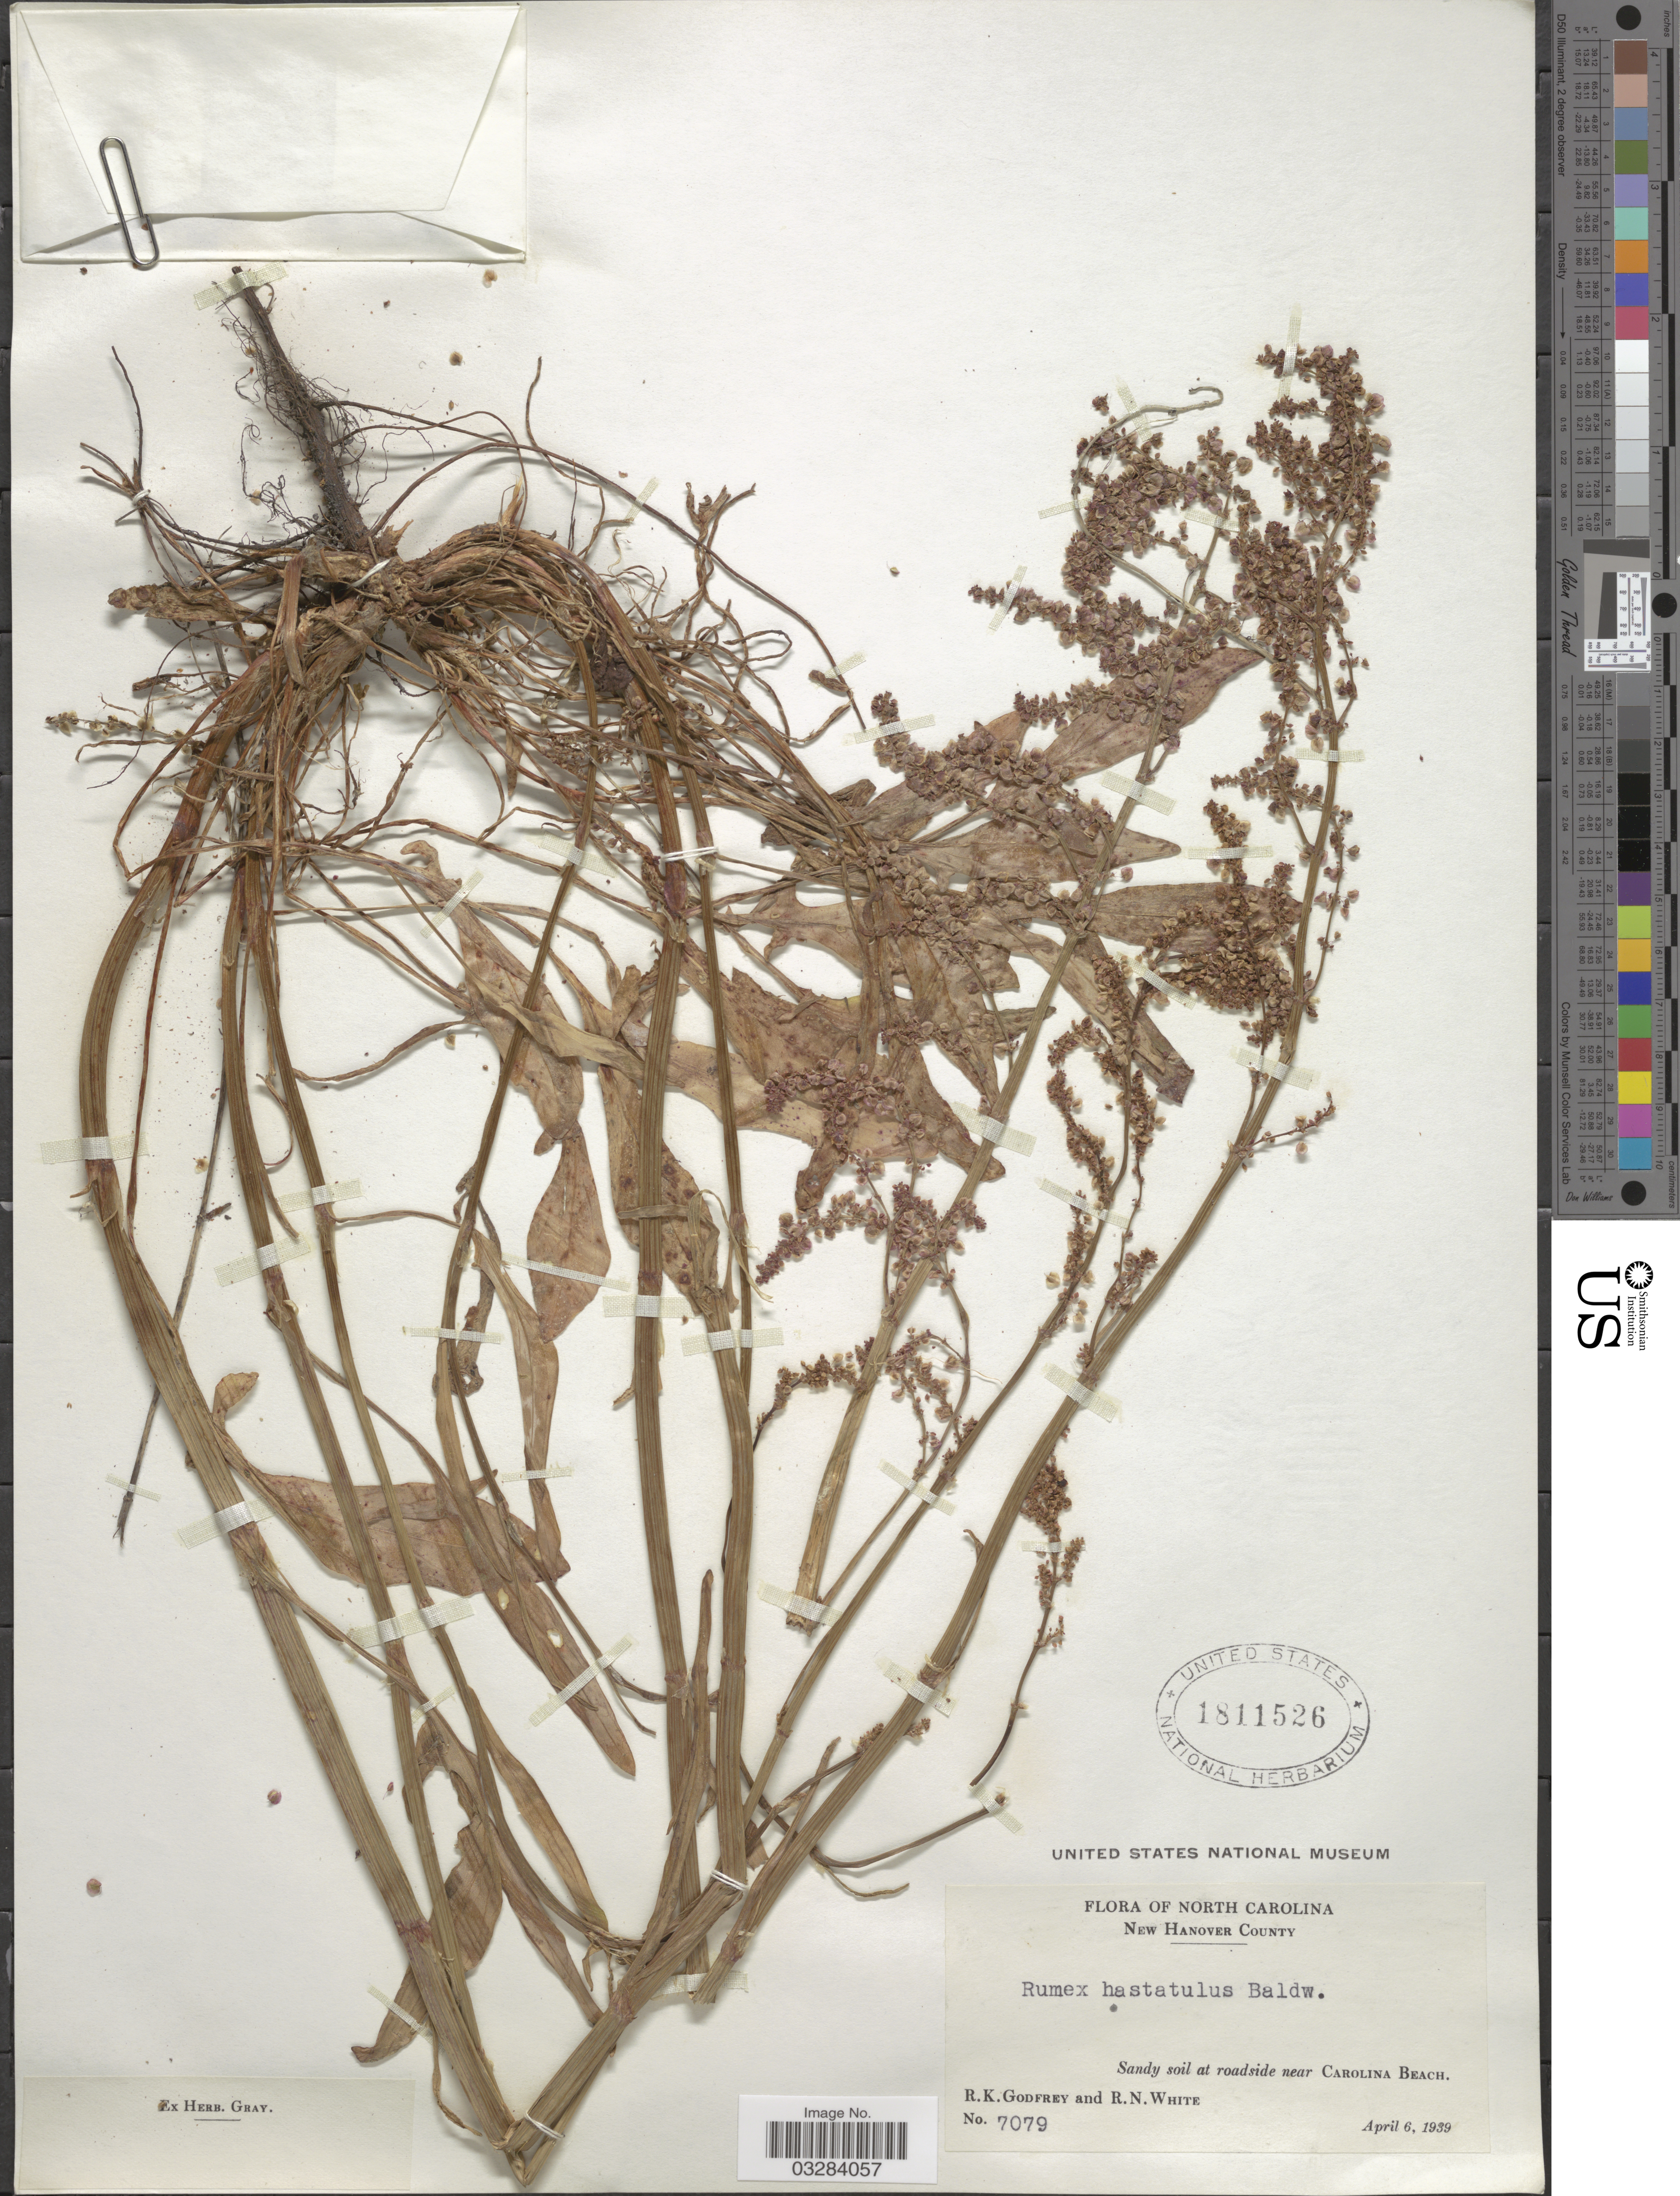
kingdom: Plantae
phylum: Tracheophyta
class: Magnoliopsida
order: Caryophyllales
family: Polygonaceae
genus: Rumex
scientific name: Rumex hastatulus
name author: Baldwin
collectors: R. K. Godfrey & R. N. White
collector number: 7079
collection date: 1939-04-06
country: United States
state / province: North Carolina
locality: New Hanover County. Roadside near Carolina Beach.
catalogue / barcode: US 1811526